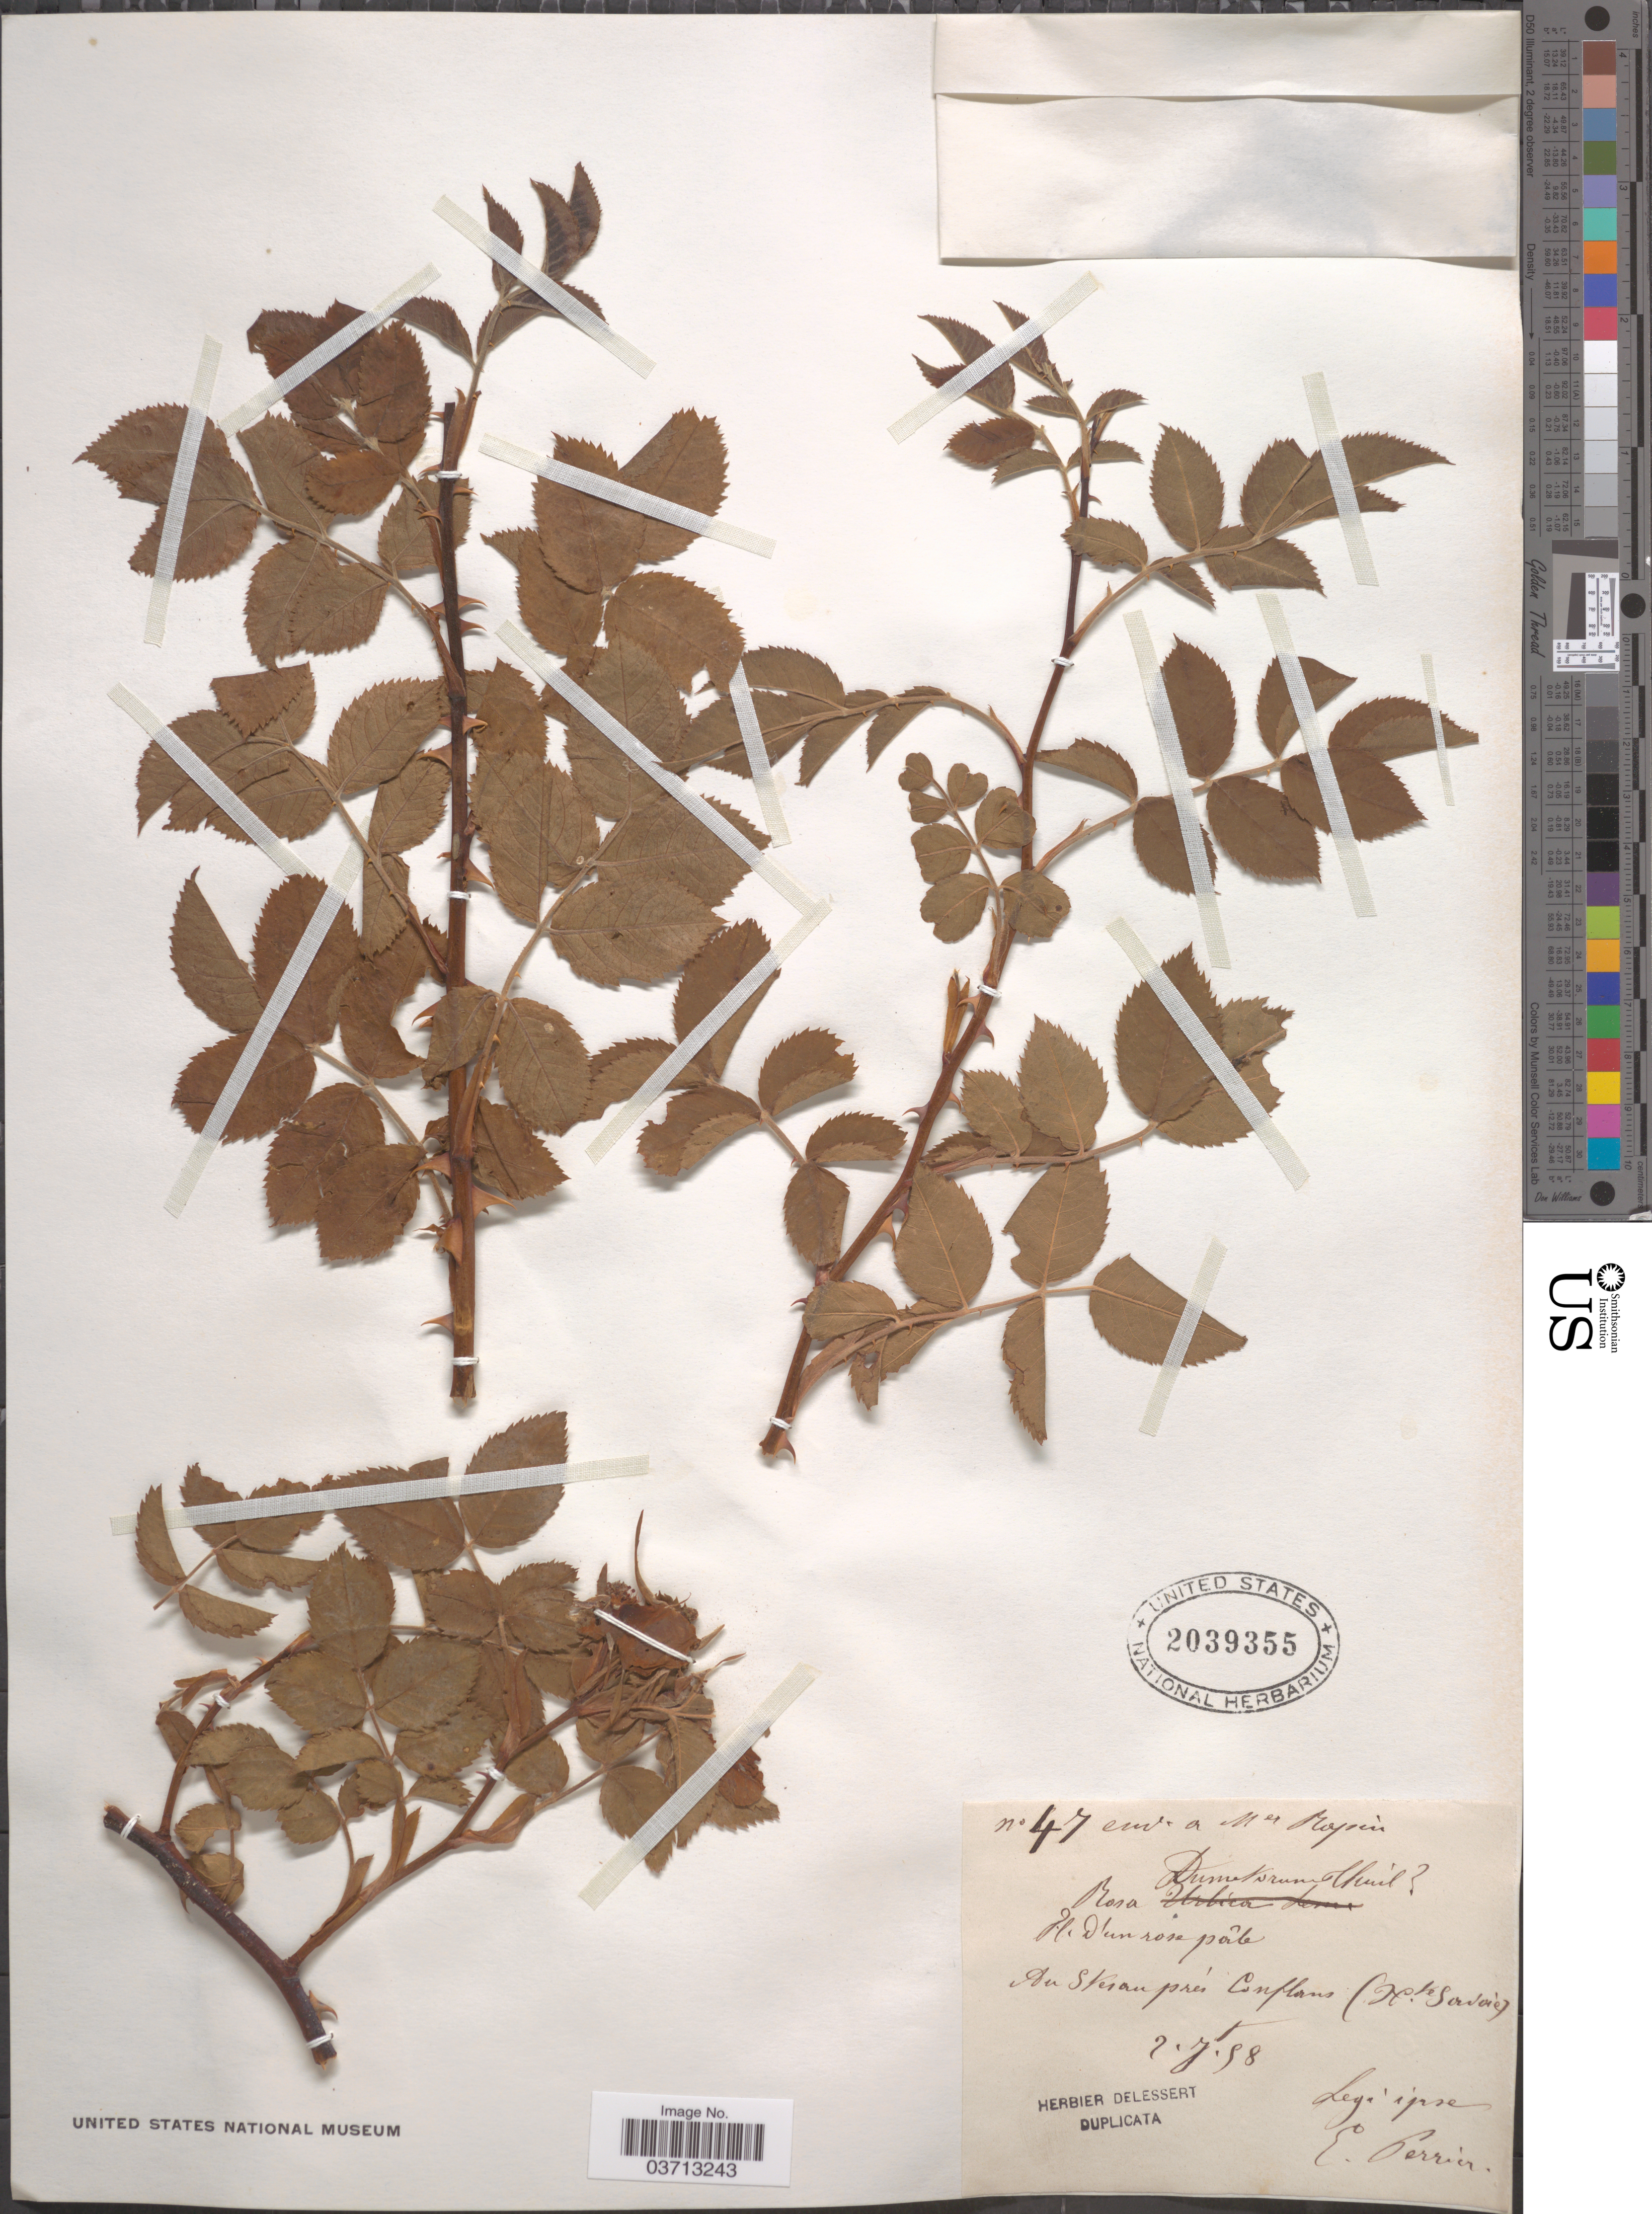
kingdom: Plantae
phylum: Tracheophyta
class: Magnoliopsida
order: Rosales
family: Rosaceae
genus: Rosa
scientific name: Rosa dumetorum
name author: Lange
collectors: E. Perrier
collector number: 47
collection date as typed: Transcribed d/m/y: 2/7/98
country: France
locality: Env. a Mer Mopin. Au steran [interpreted] près Conflans (Hte Savoie).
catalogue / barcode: US 2039355